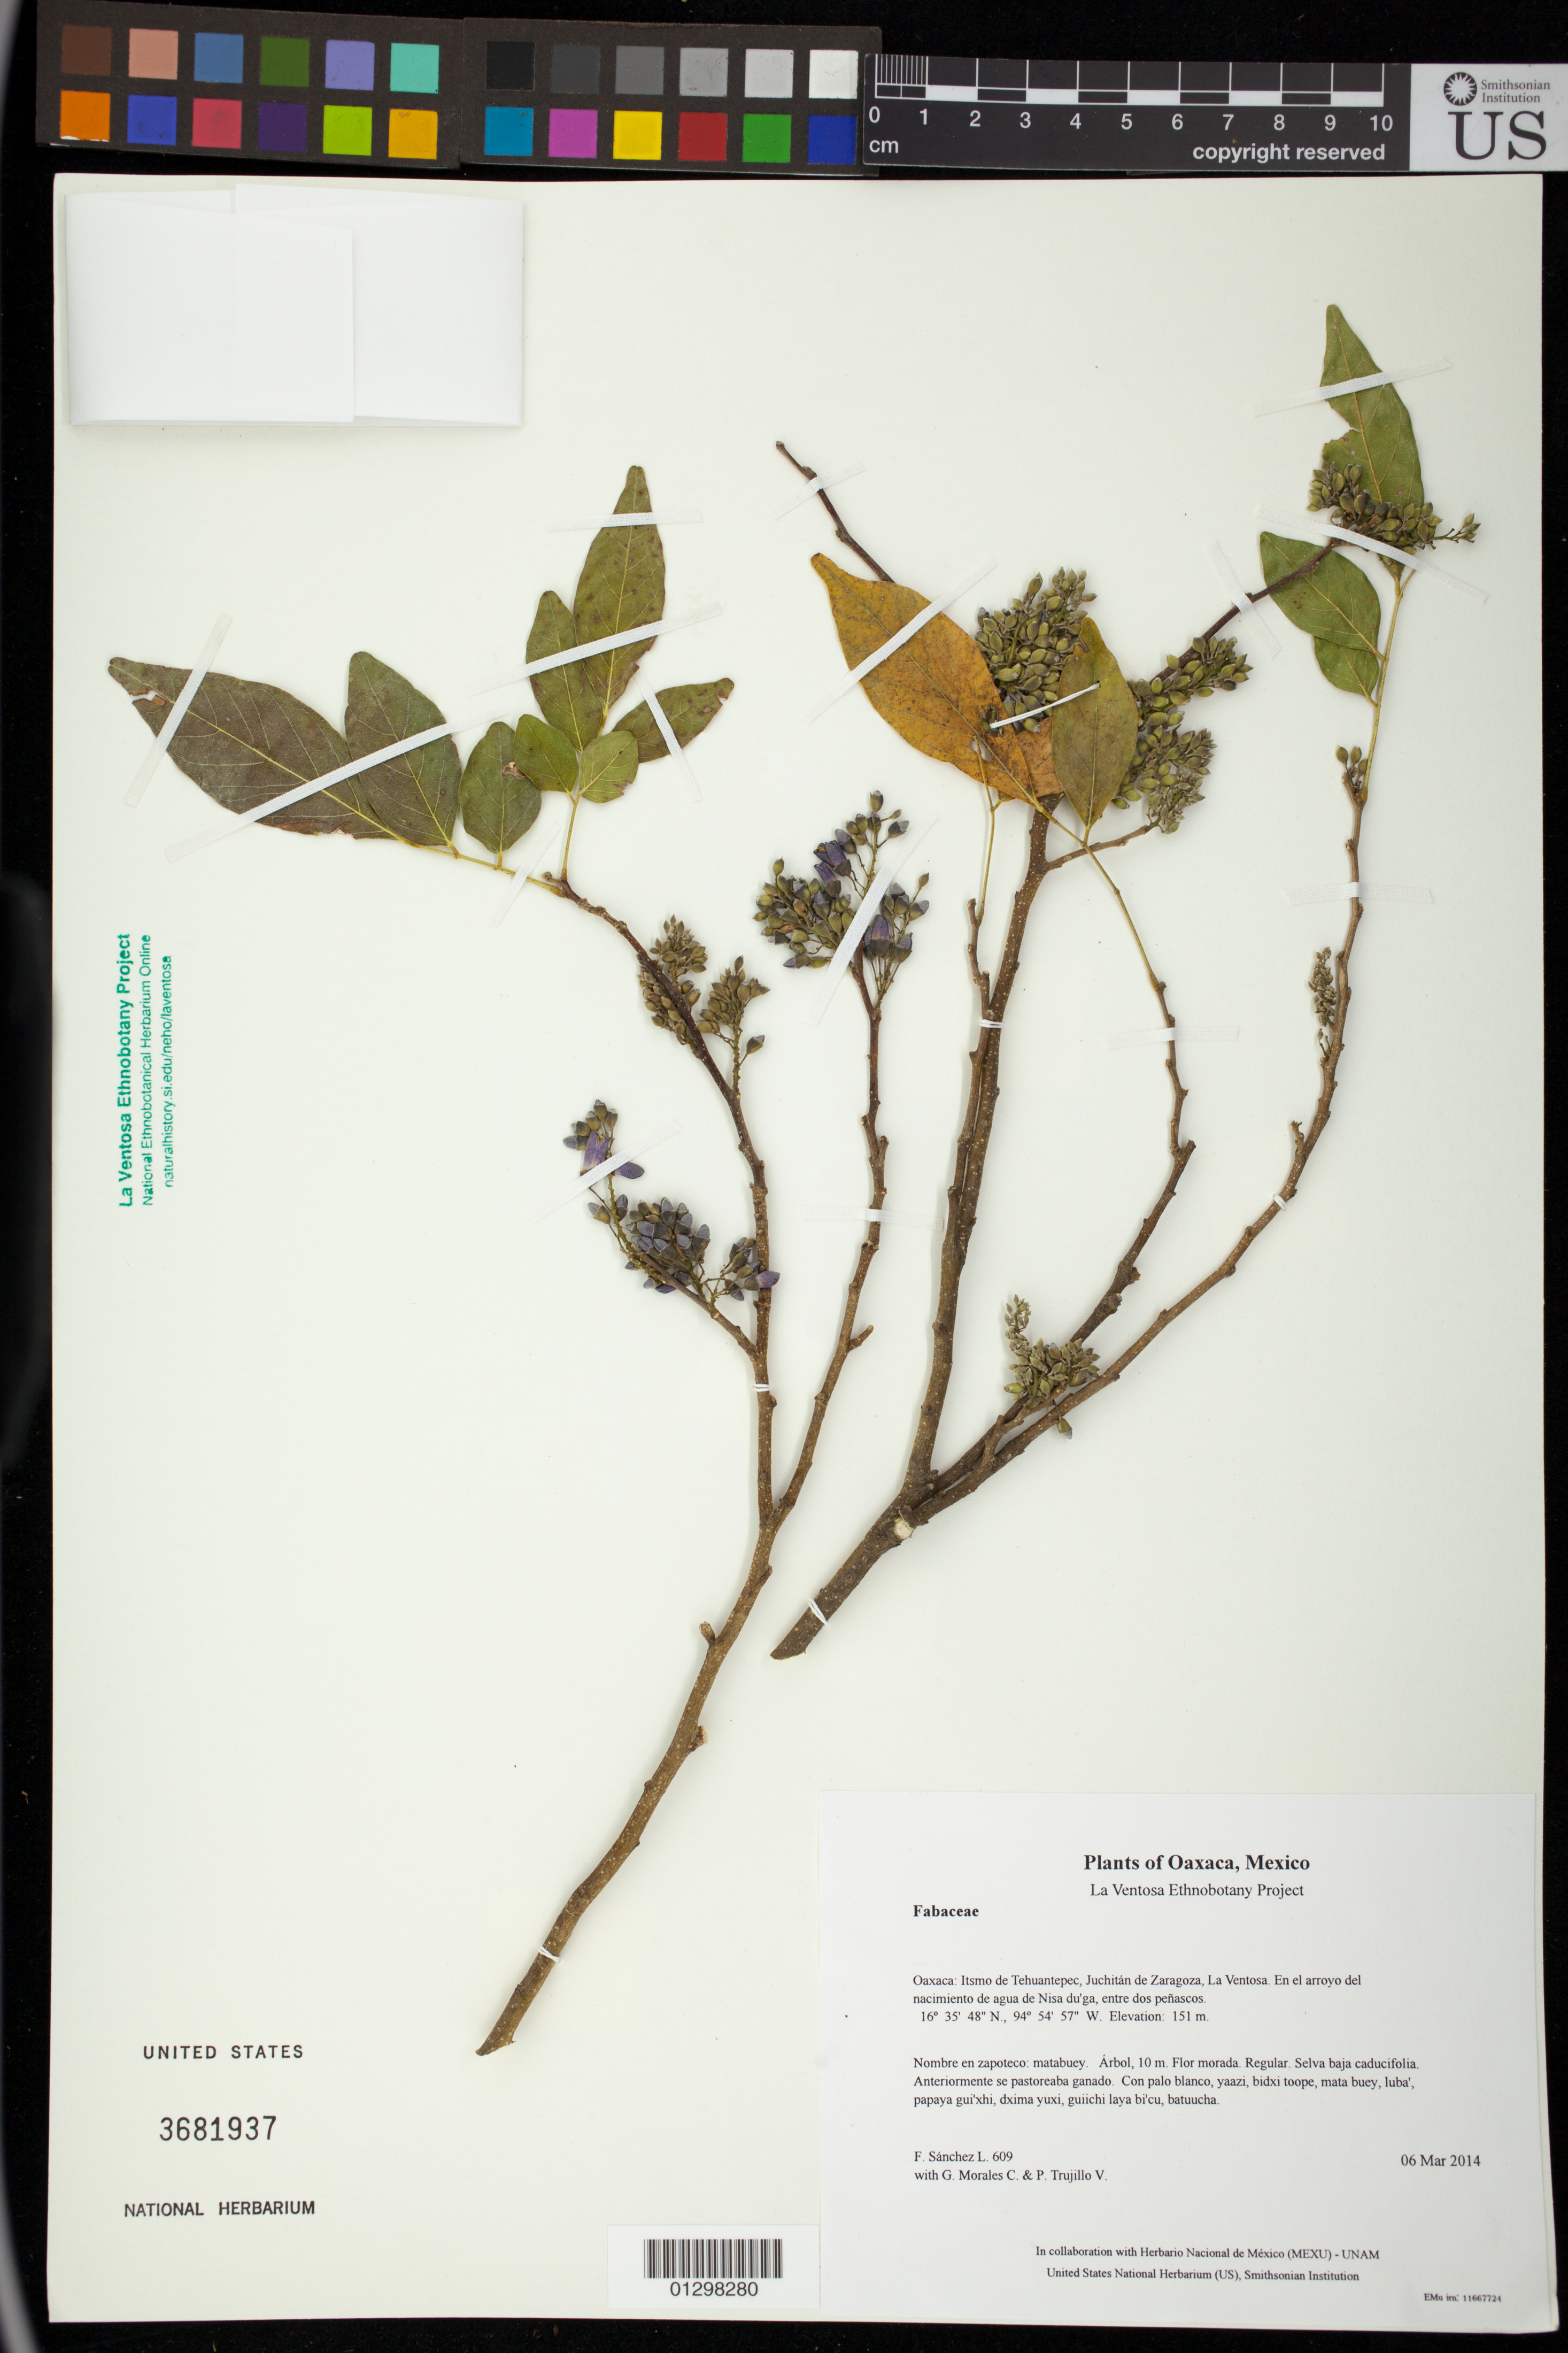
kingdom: Plantae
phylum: Tracheophyta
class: Magnoliopsida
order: Fabales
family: Fabaceae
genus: Lonchocarpus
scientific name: Lonchocarpus istmensis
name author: M. Sousa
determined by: Sousa S., Mario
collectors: F. Sánchez L., G. Morales C. & P. Trujillo V.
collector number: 609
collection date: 2014-03-06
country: Mexico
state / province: Oaxaca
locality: Itsmo de Tehuantepec, Juchitán de Zaragoza, La Ventosa. En el arroyo del nacimiento de agua de Nisa du'ga, entre dos peñascos.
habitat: Selva baja caducifolia. Anteriormente se pastoreaba ganado.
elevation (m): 151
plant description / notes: JEBOT, MEXU, SERO, US; Yaga. 10 m. Guie' nagu. Nuu.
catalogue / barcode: US 3681937